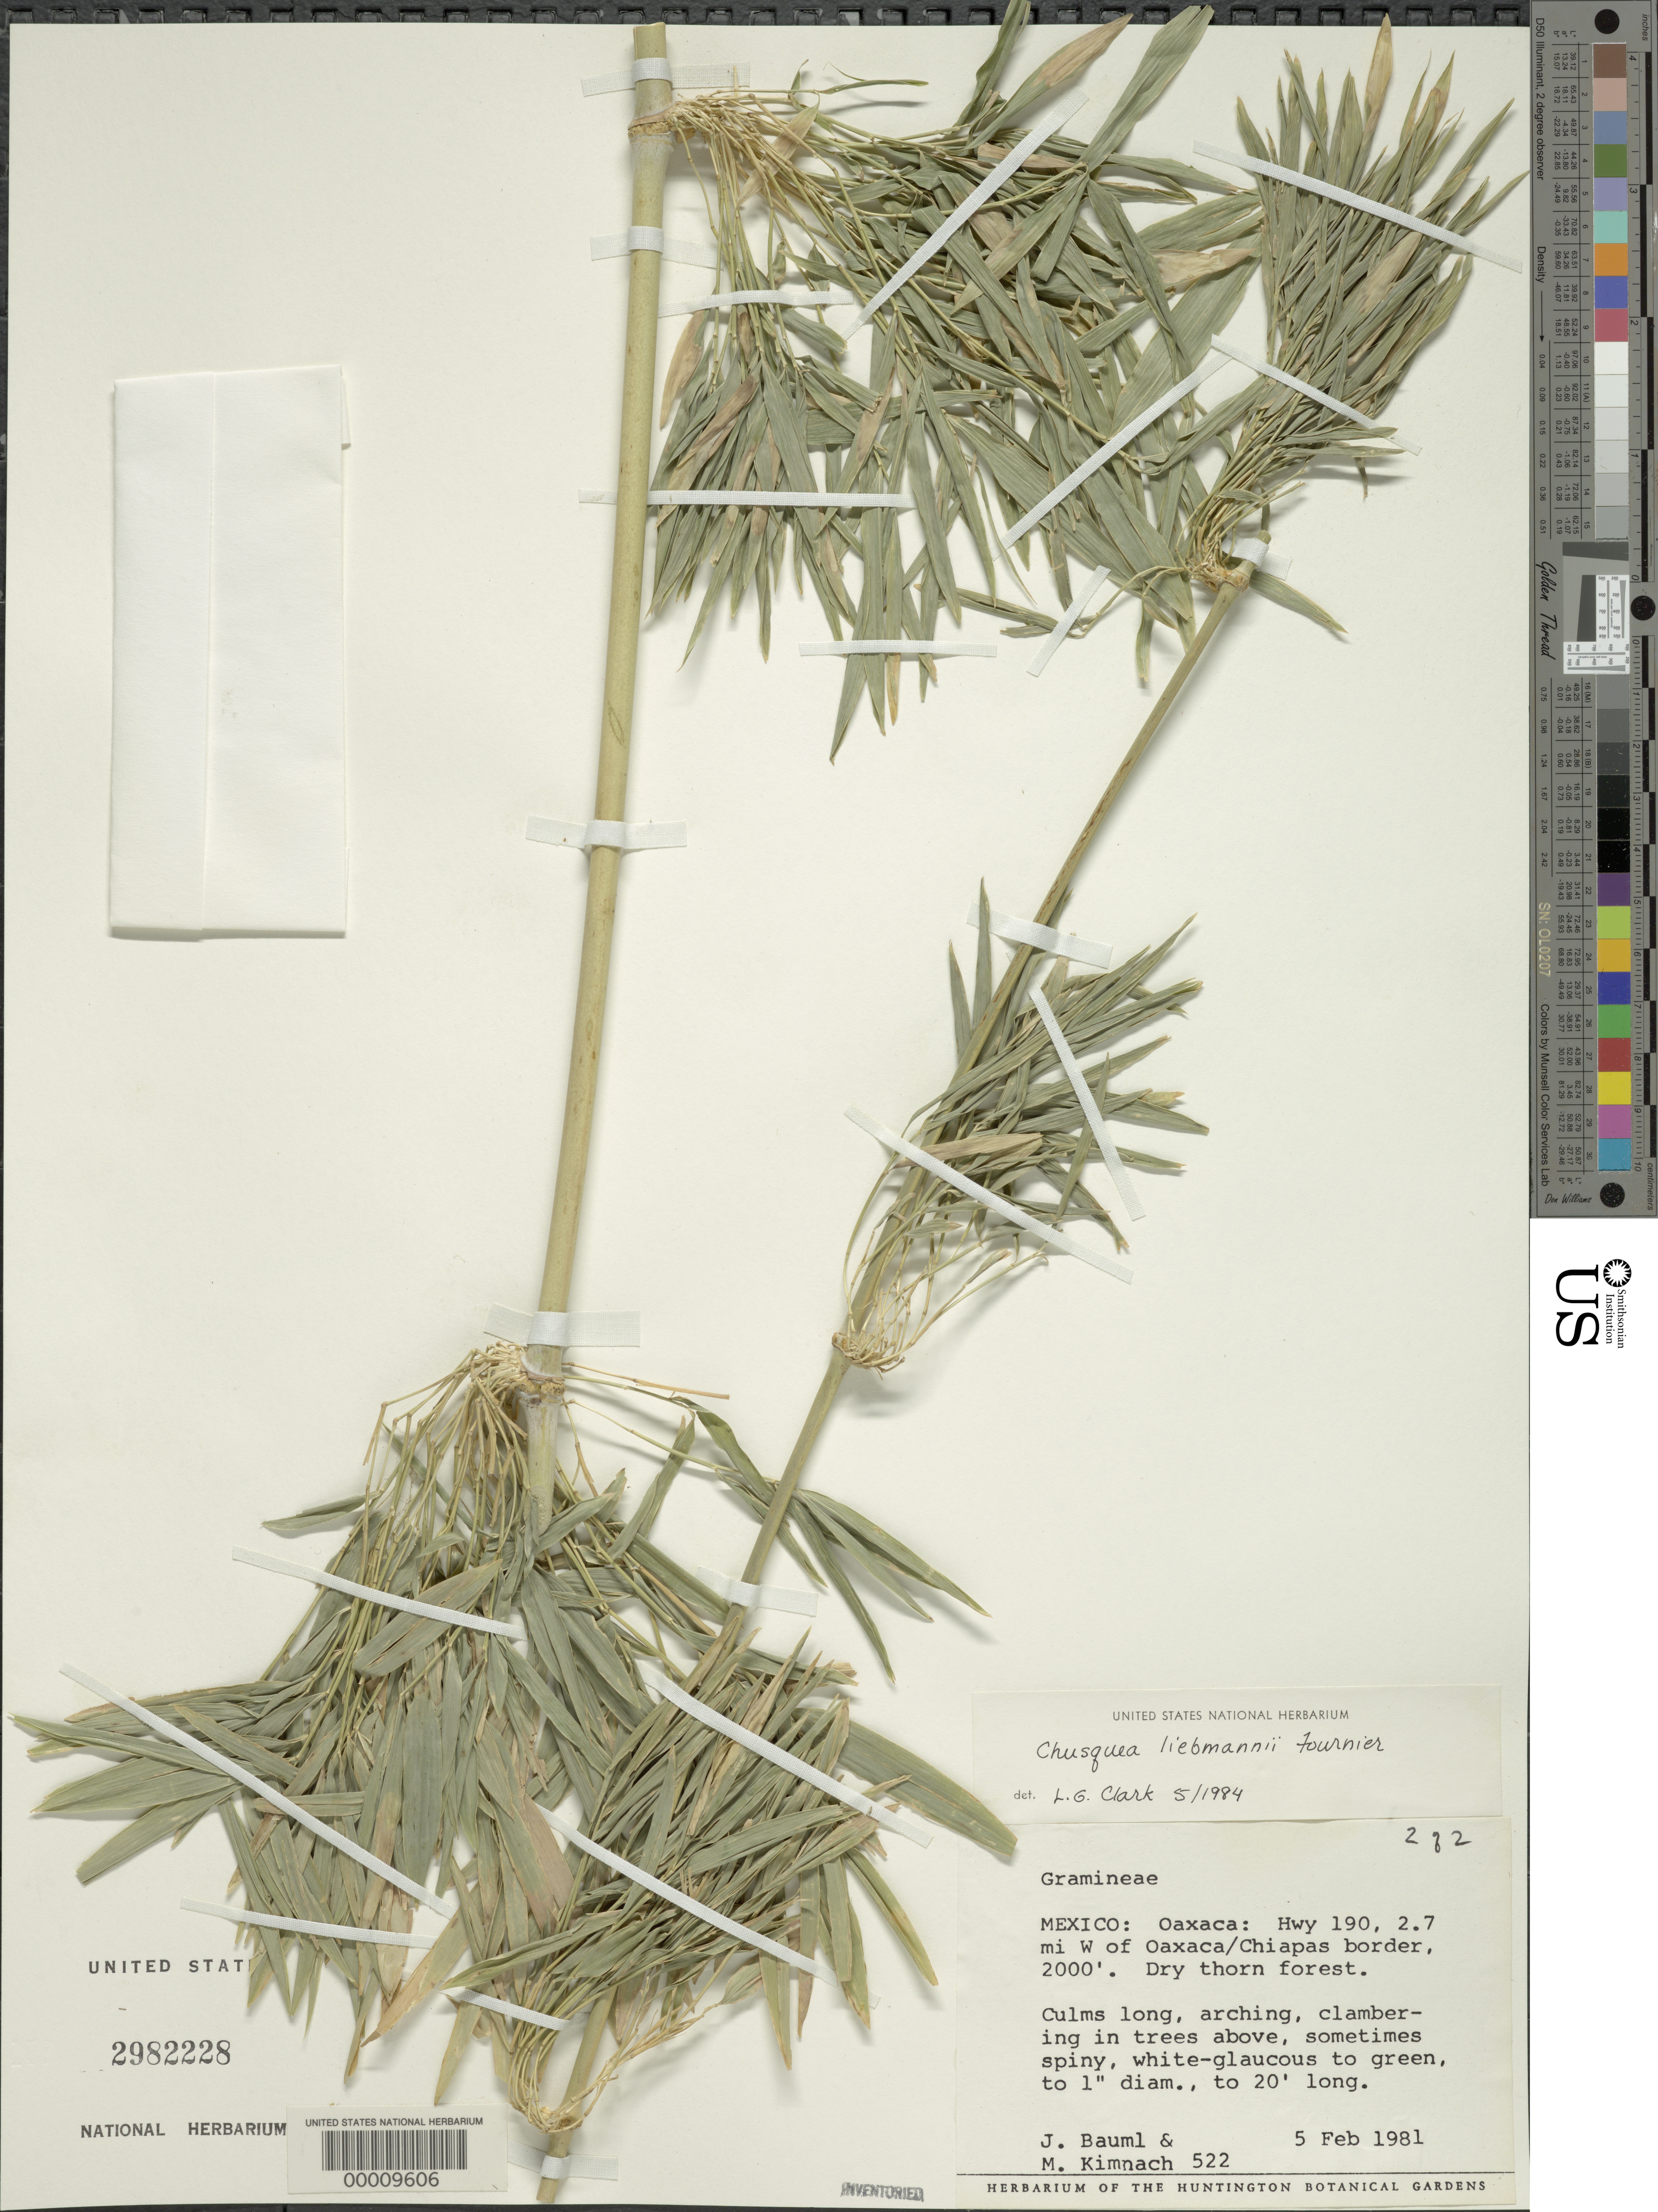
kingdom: Plantae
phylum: Tracheophyta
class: Liliopsida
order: Poales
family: Poaceae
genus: Chusquea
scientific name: Chusquea liebmannii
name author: E. Fourn.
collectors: J. Bauml & M. W. Kimnach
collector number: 522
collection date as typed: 05 Feb 1981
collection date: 1981-02-05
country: Mexico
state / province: Oaxaca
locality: Hwy 190, 2.7 mi W of Oaxaca/chiapas border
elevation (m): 610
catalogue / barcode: US 2982228